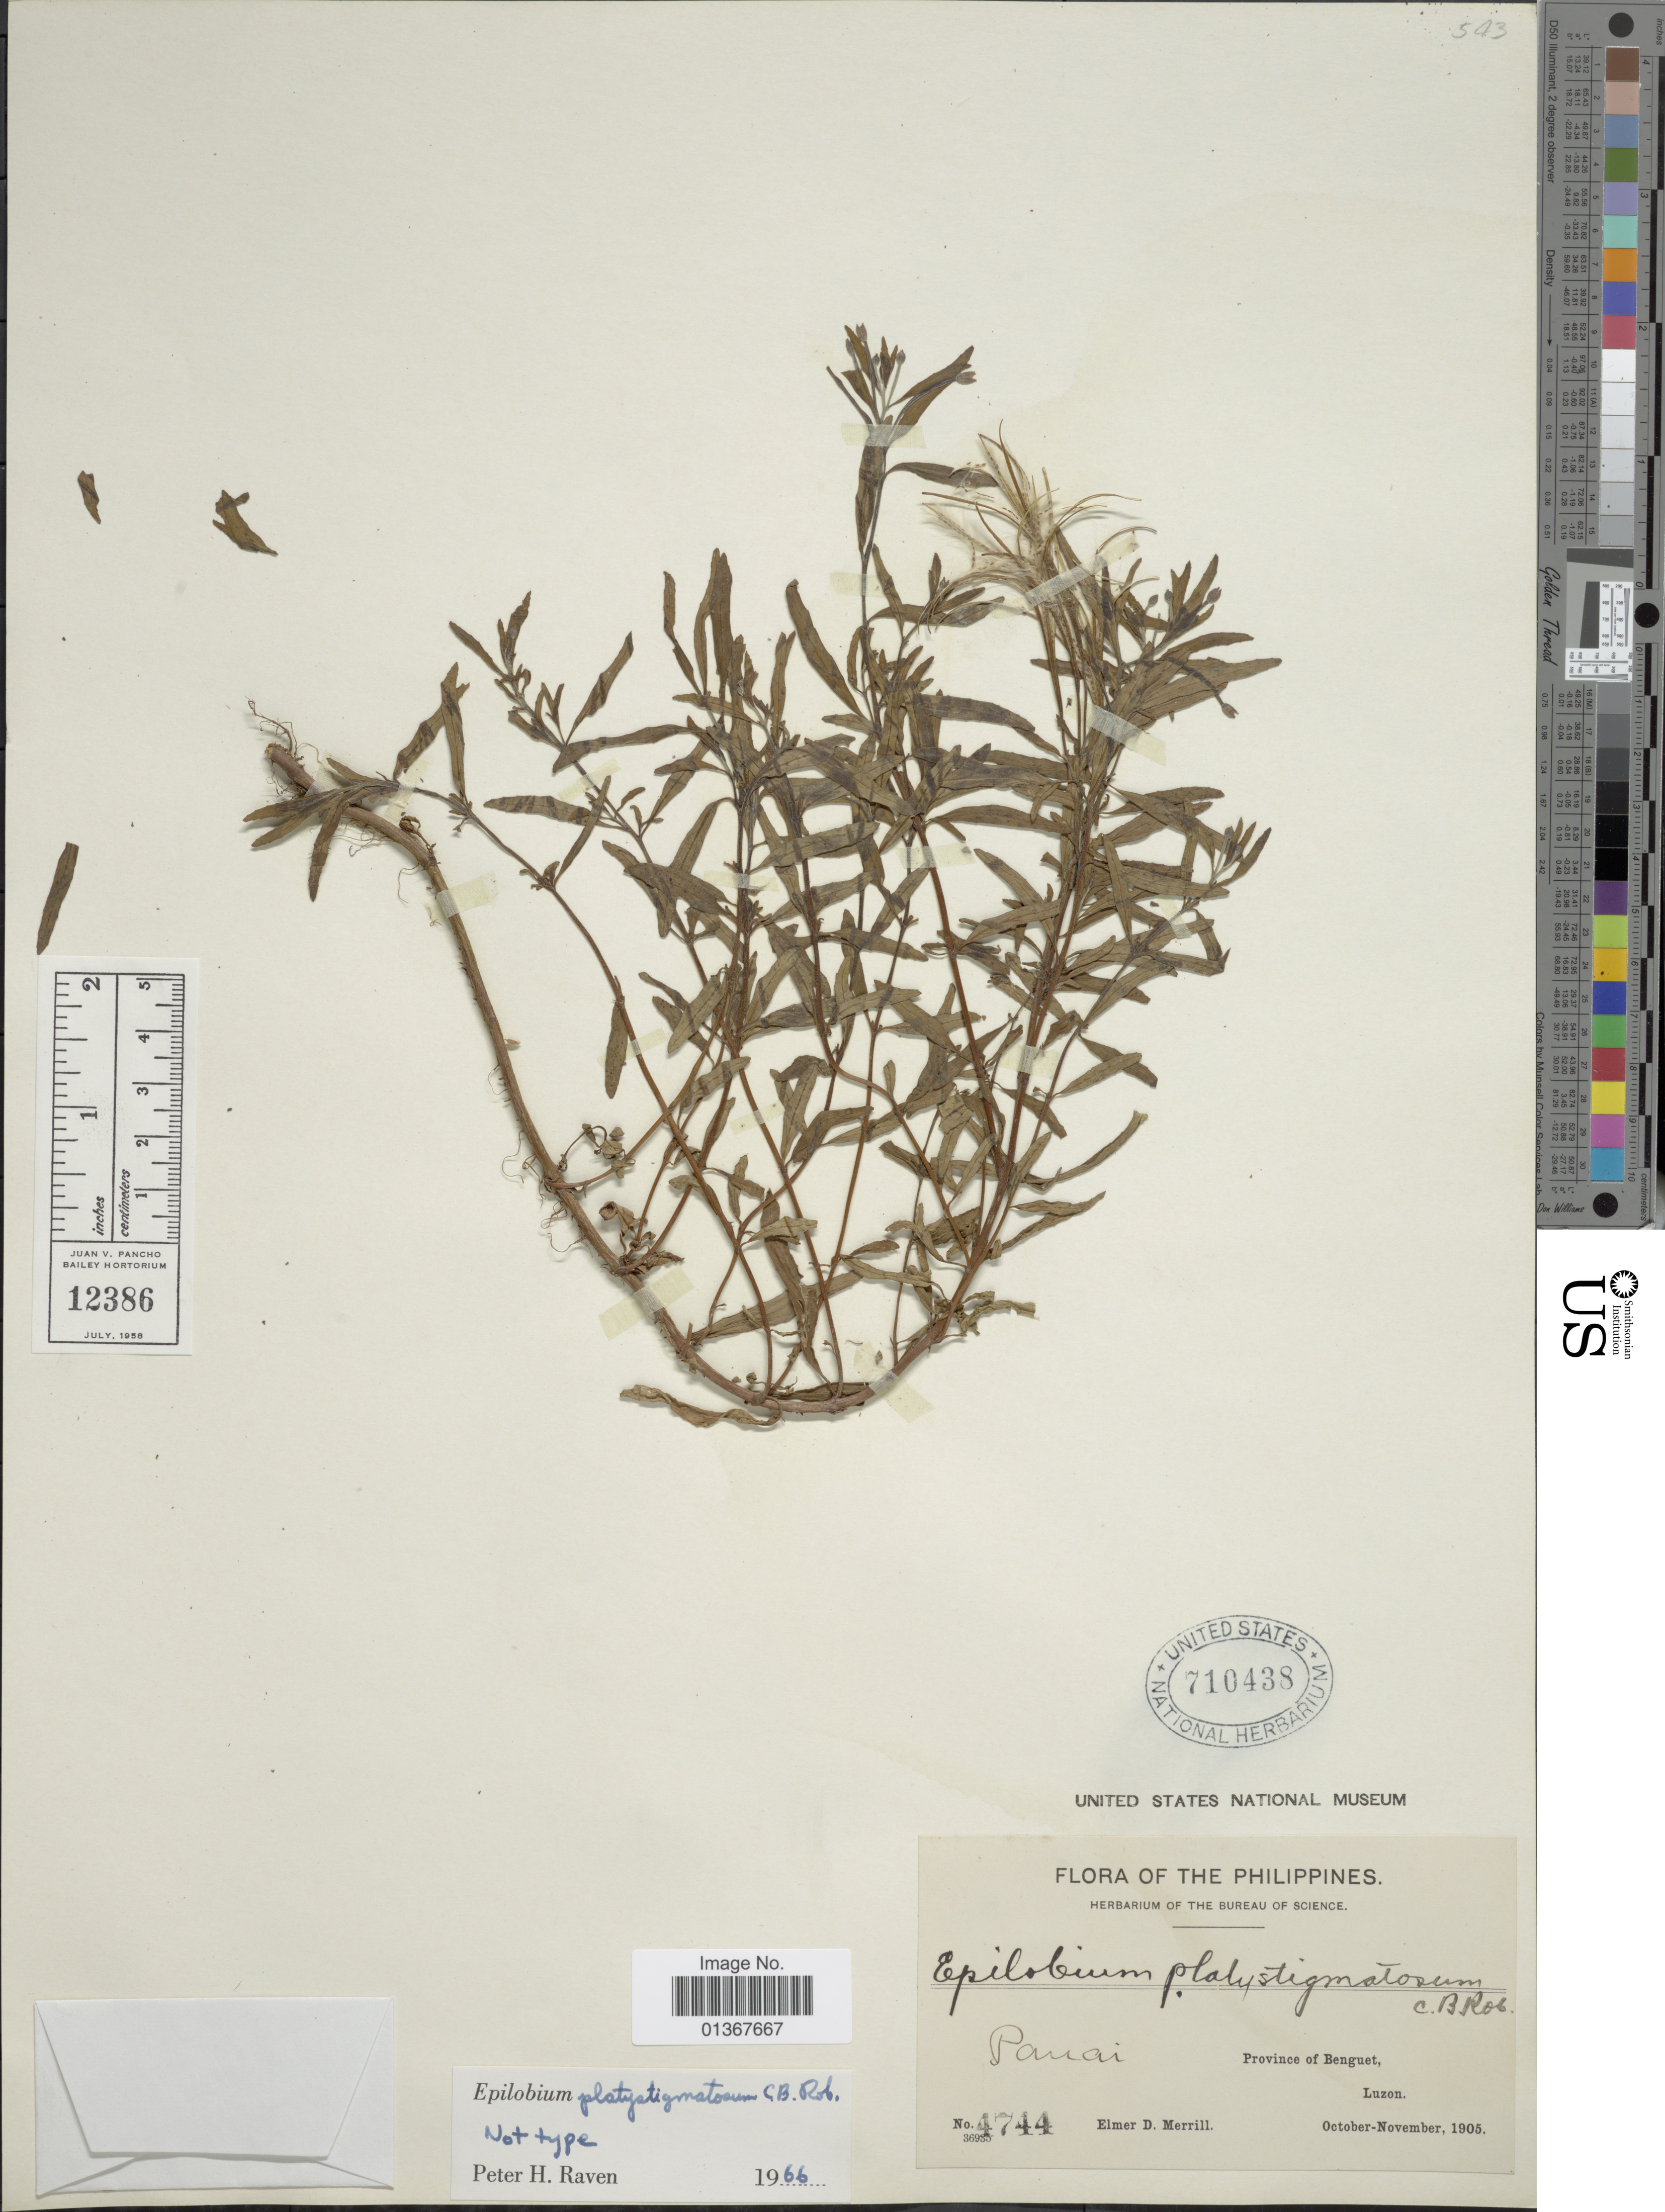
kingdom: Plantae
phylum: Tracheophyta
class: Magnoliopsida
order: Myrtales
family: Onagraceae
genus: Epilobium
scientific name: Epilobium platystigmatosum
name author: C.B. Rob.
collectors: E. D. Merrill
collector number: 4744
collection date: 1905-10/1905-11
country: Philippines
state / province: Central Luzon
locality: Panai. Province of Benguet.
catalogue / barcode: US 710438